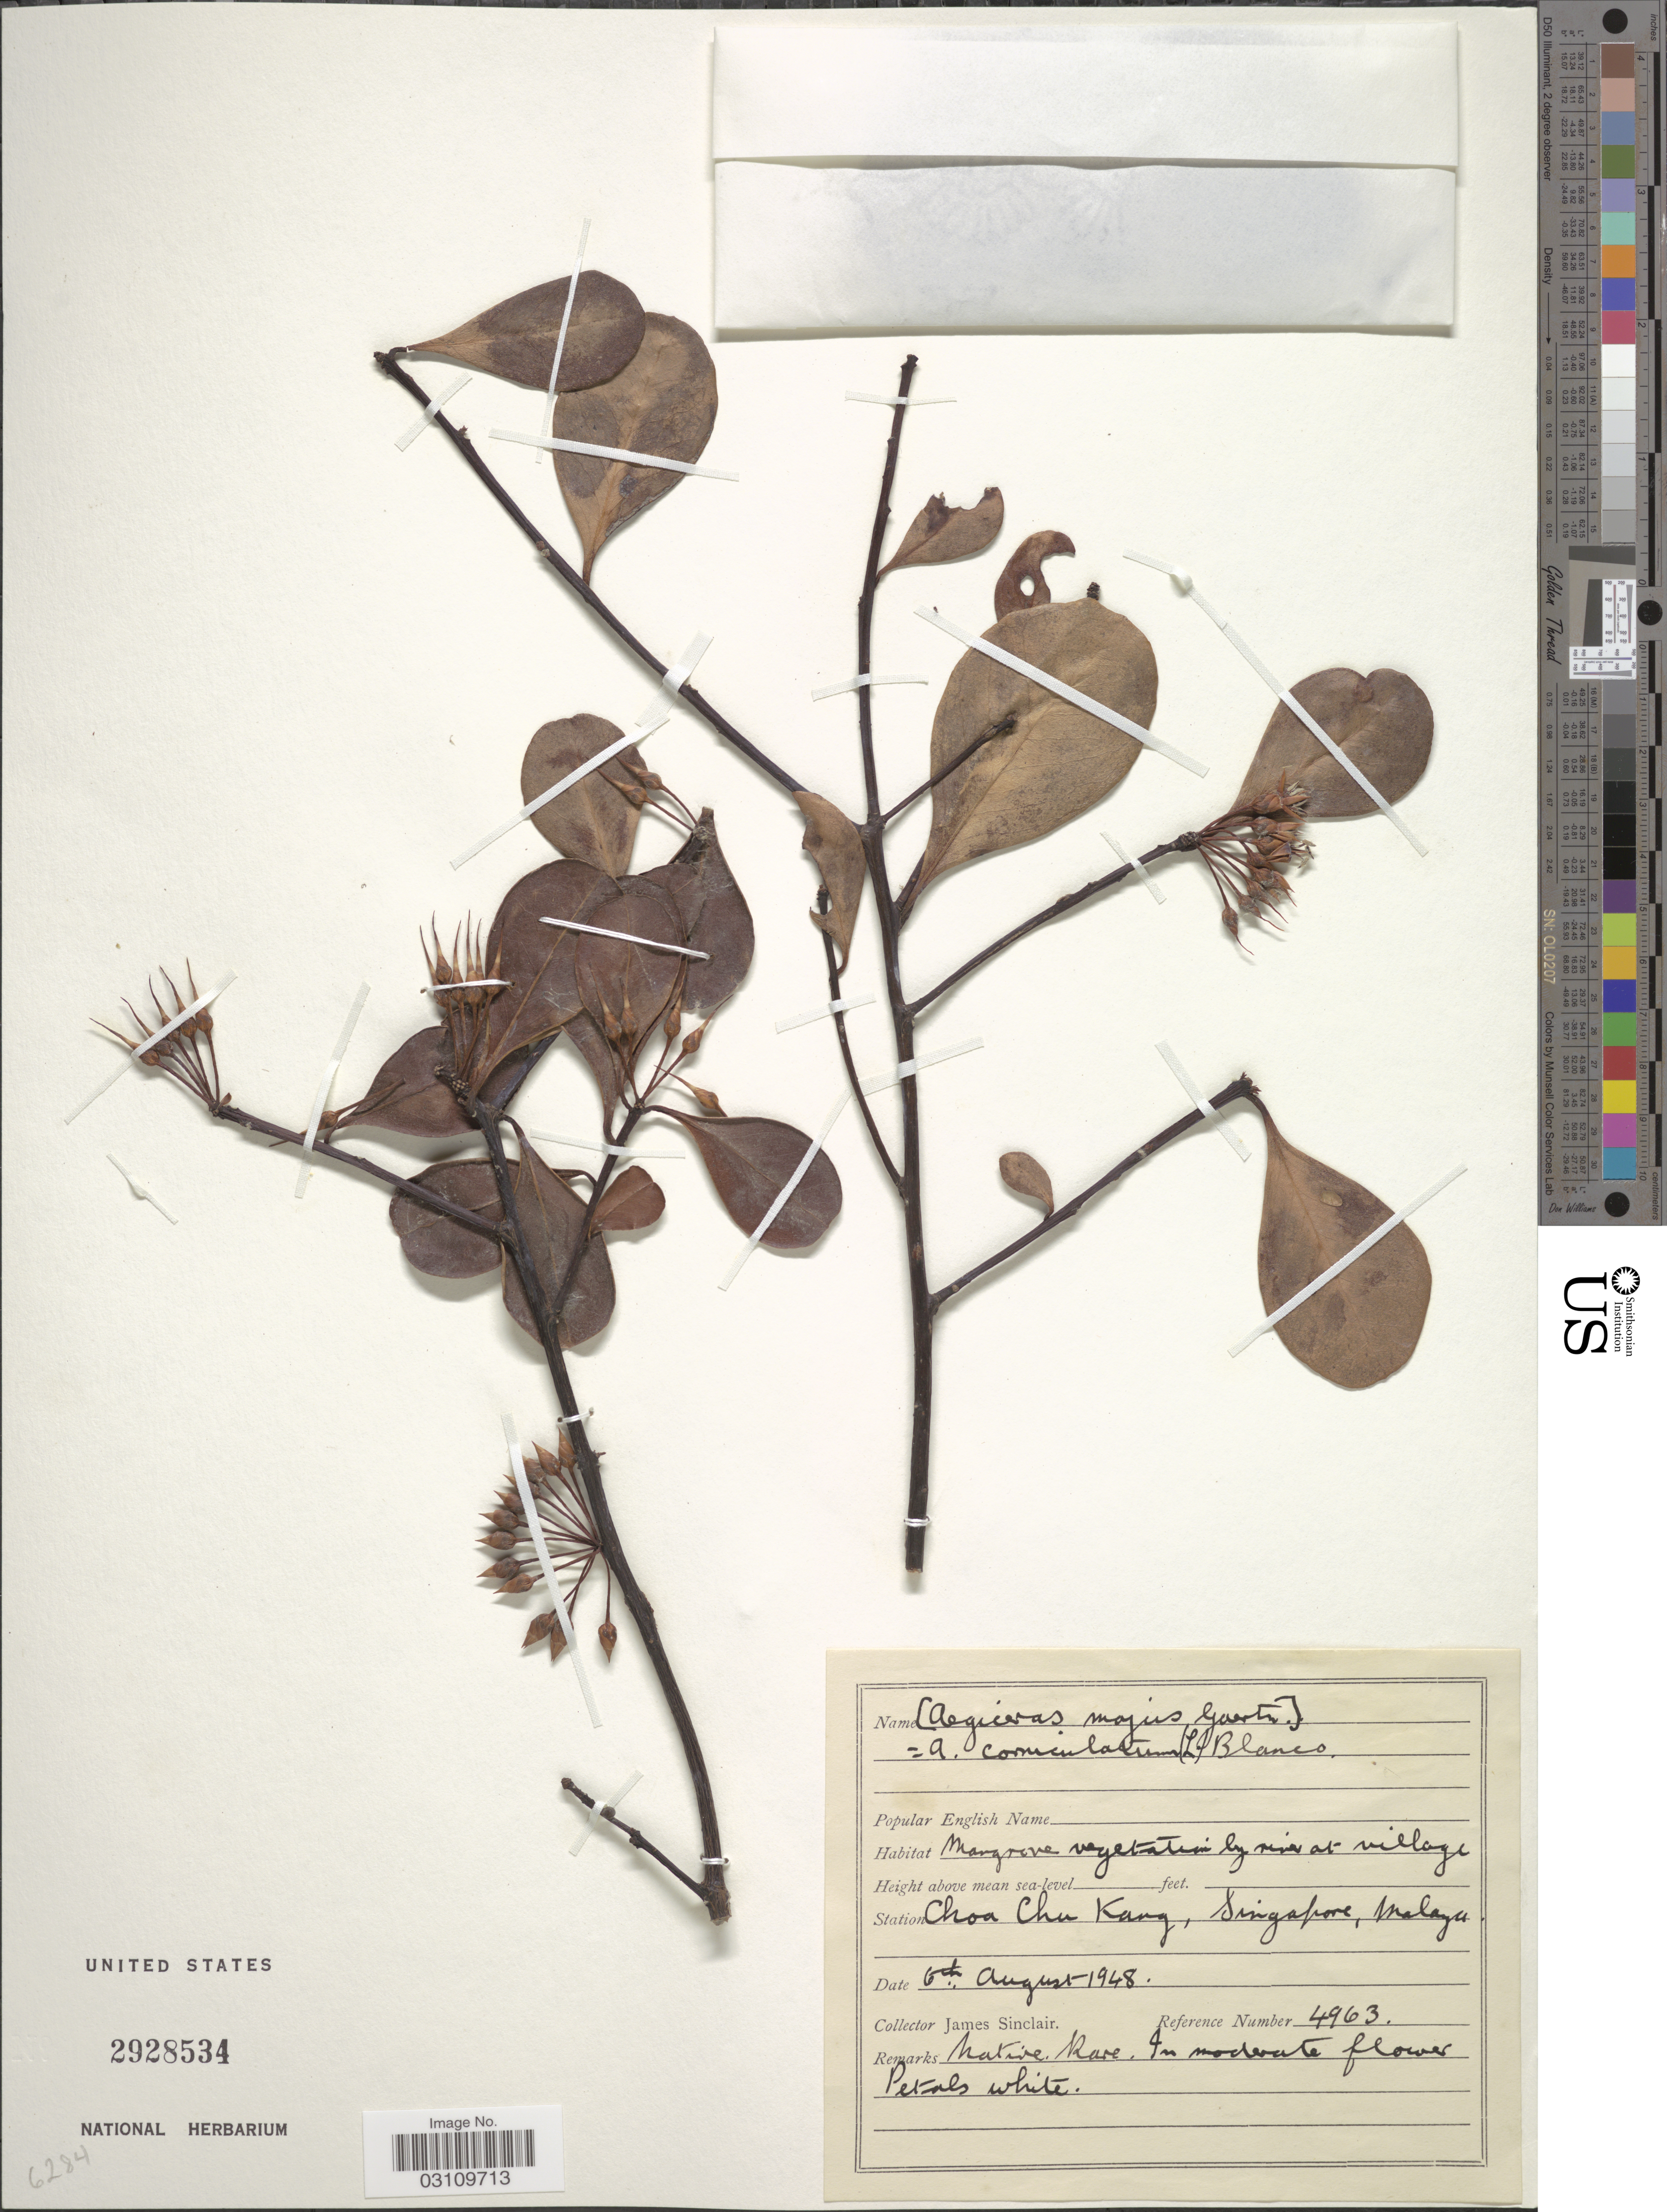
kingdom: Plantae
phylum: Tracheophyta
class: Magnoliopsida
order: Ericales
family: Primulaceae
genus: Aegiceras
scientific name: Aegiceras corniculatum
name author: (L.) Blanco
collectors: J. Sinclair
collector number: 4963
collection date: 1948-08-06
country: Singapore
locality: Station Choa Chu Kang, Singapore, Malaya.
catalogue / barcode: US 2928534